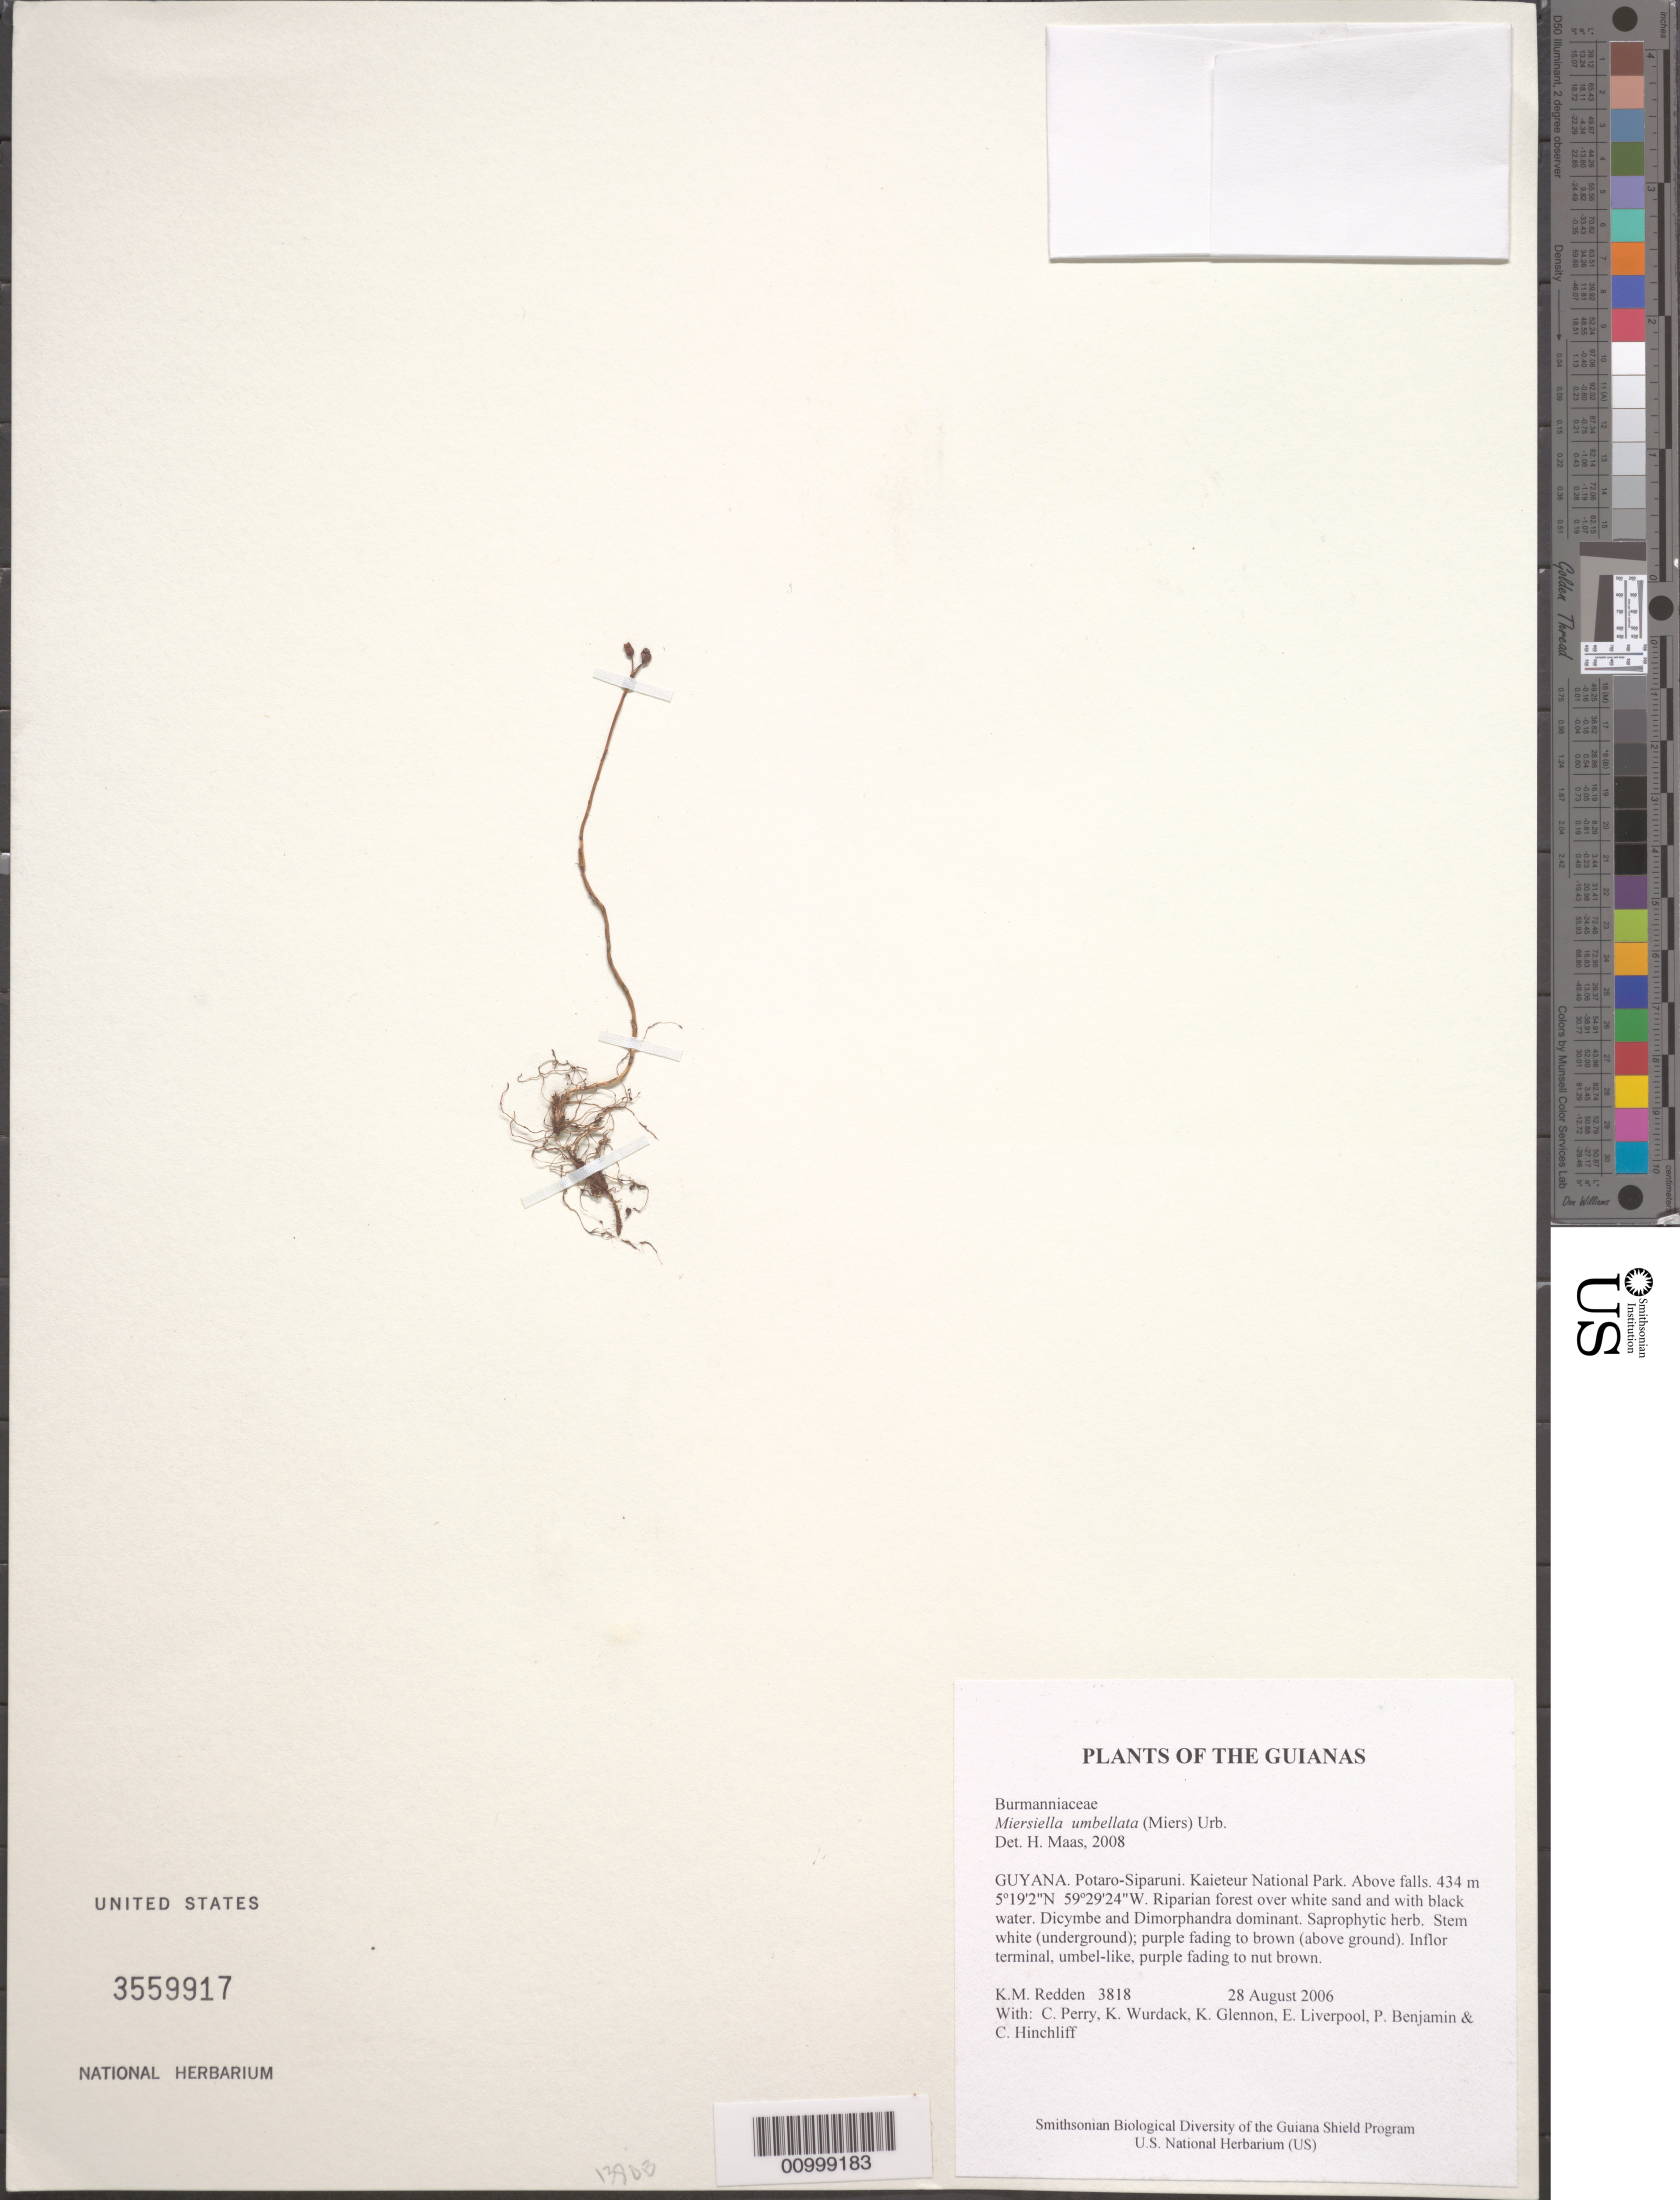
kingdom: Plantae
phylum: Tracheophyta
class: Liliopsida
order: Dioscoreales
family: Burmanniaceae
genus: Miersiella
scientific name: Miersiella umbellata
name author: (Miers) Urb.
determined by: Maas, H.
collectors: K. M. Redden, C. Perry, K. Wurdack, K. Glennon, E. Liverpool, P. Benjamin & C. E. Hinchliff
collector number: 3818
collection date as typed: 28 August 2006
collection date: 2006-08-28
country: Guyana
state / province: Potaro-Siparuni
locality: Kaieteur National Park. Above falls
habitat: Riparian forest over white sand and with black water. Dicymbe and Dimorphandra dominant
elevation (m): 434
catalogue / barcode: US 3559917